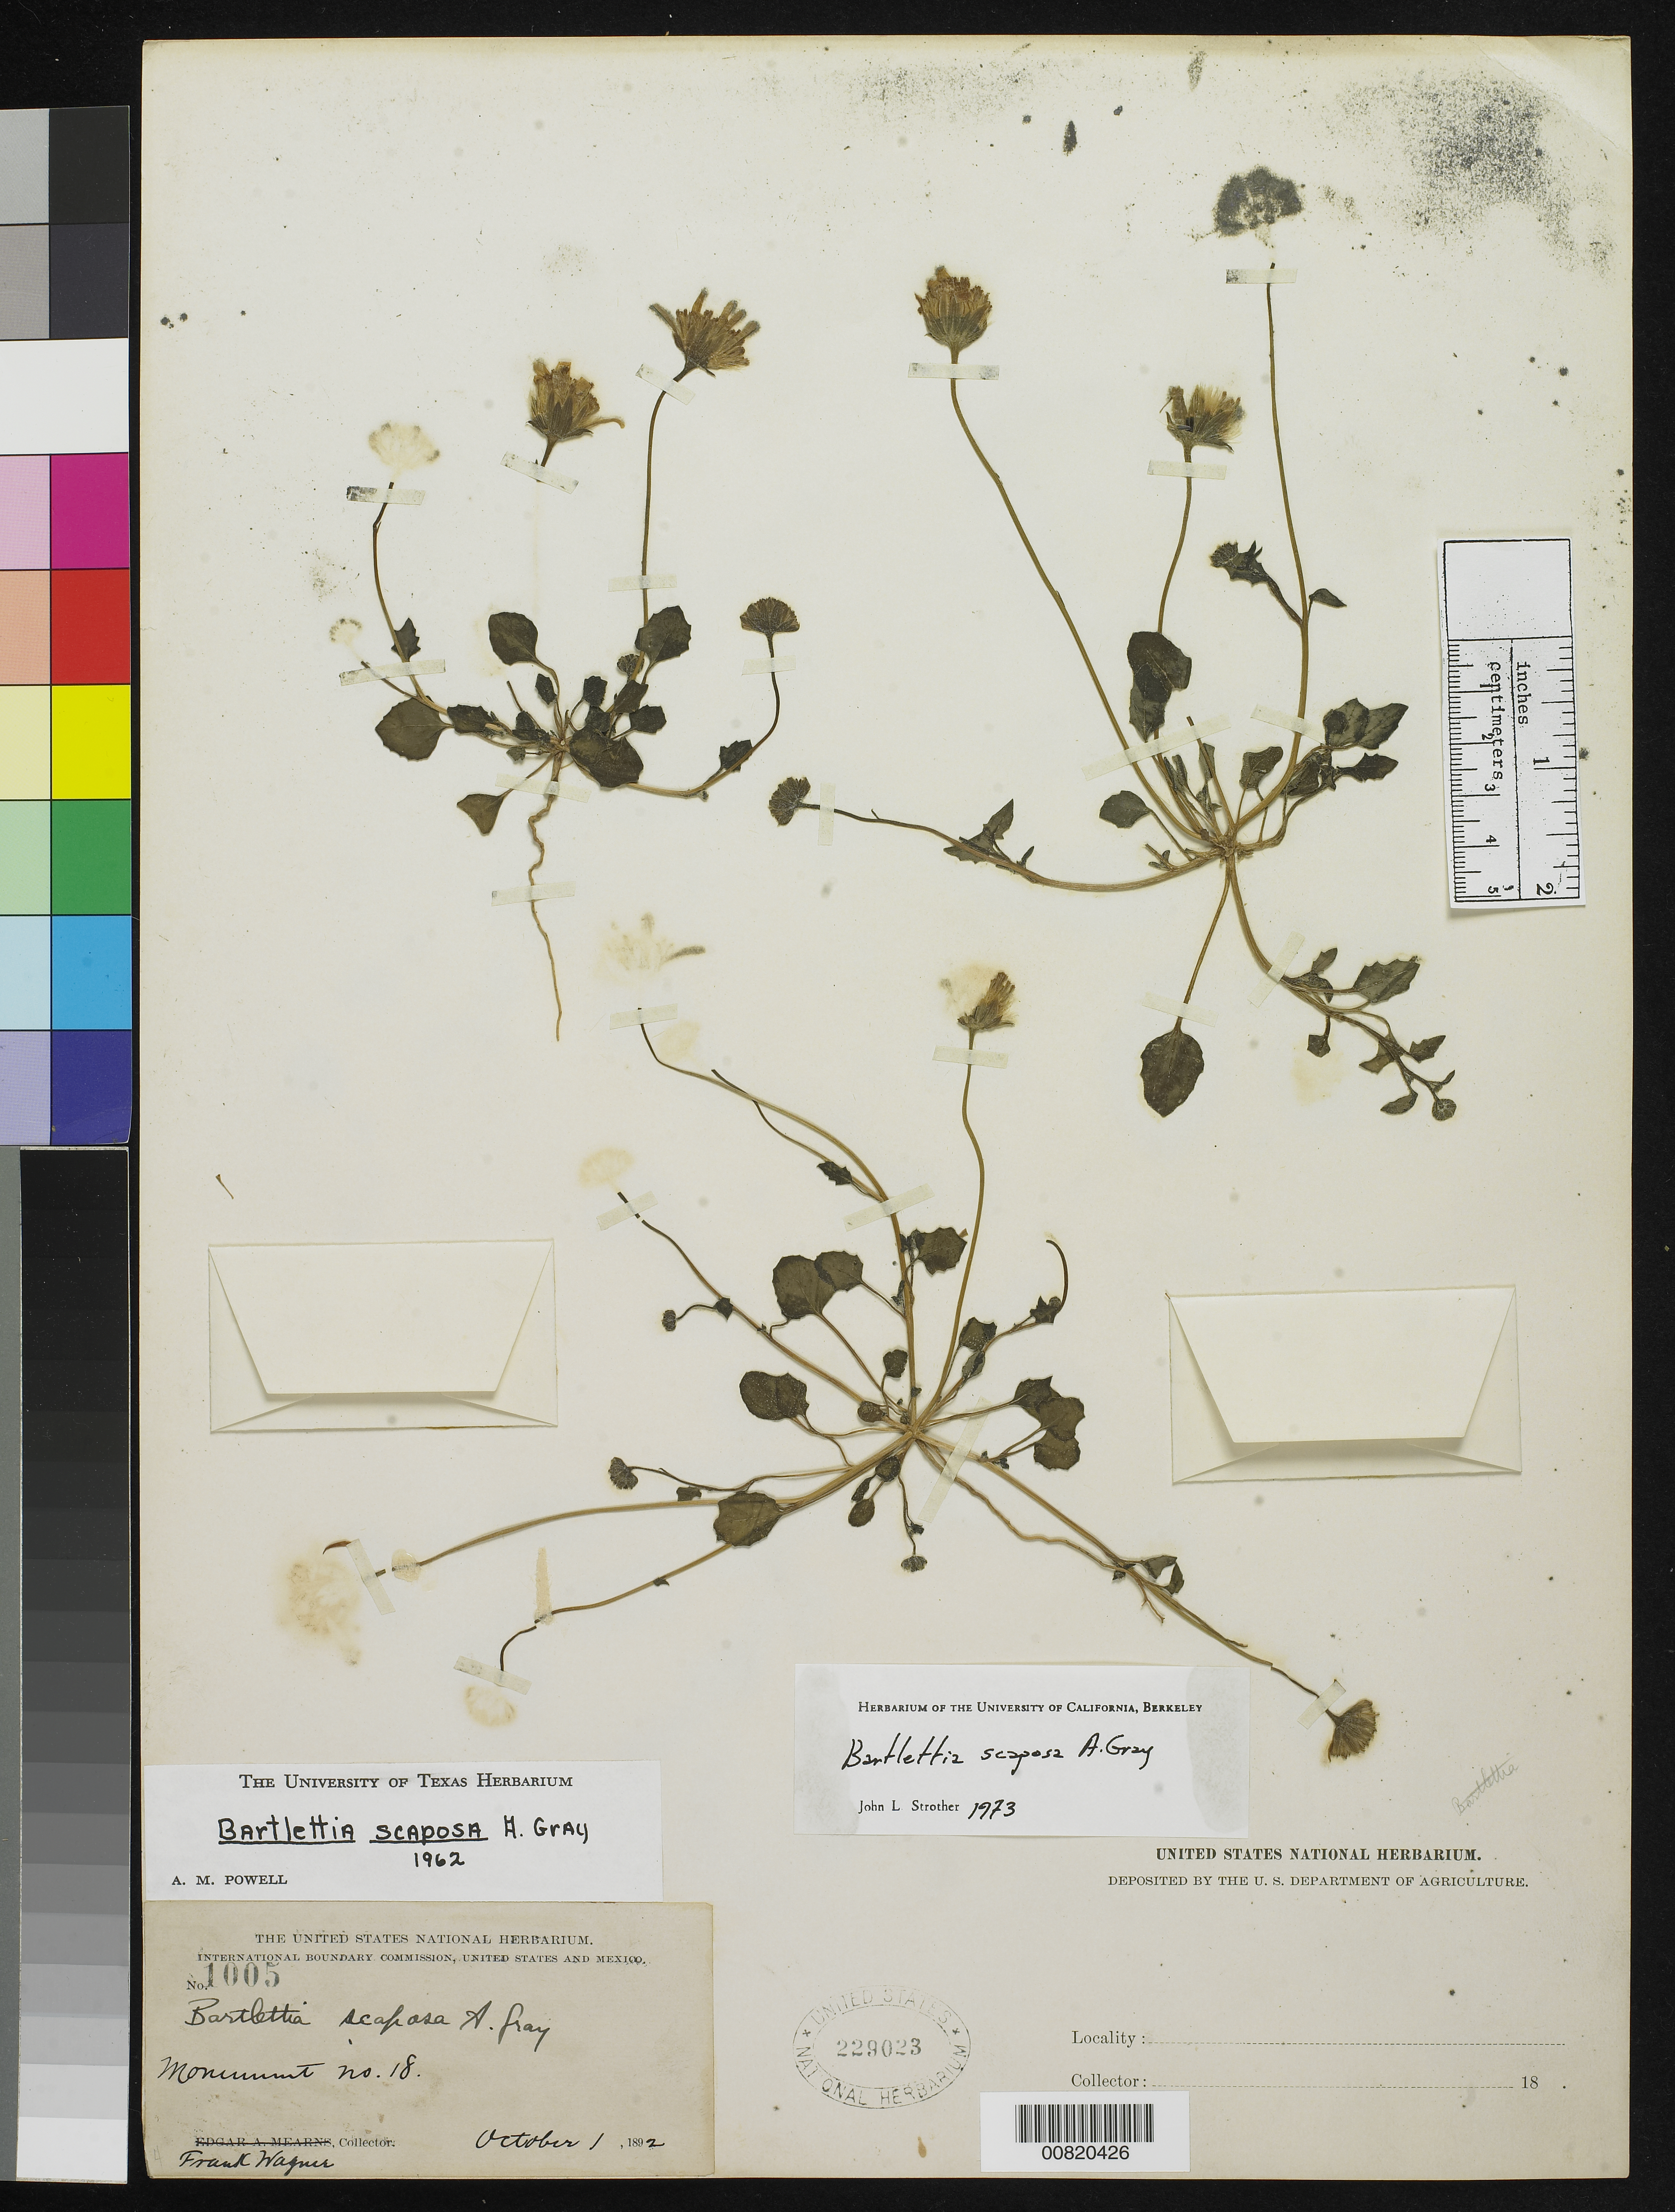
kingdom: Plantae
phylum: Tracheophyta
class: Magnoliopsida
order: Asterales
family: Asteraceae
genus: Bartlettia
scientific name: Bartlettia scaposa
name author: A. Gray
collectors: F. Wagner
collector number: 1005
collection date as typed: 01 Oct 1892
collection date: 1892-10-01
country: United States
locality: Monument no. 18.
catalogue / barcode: US 229023